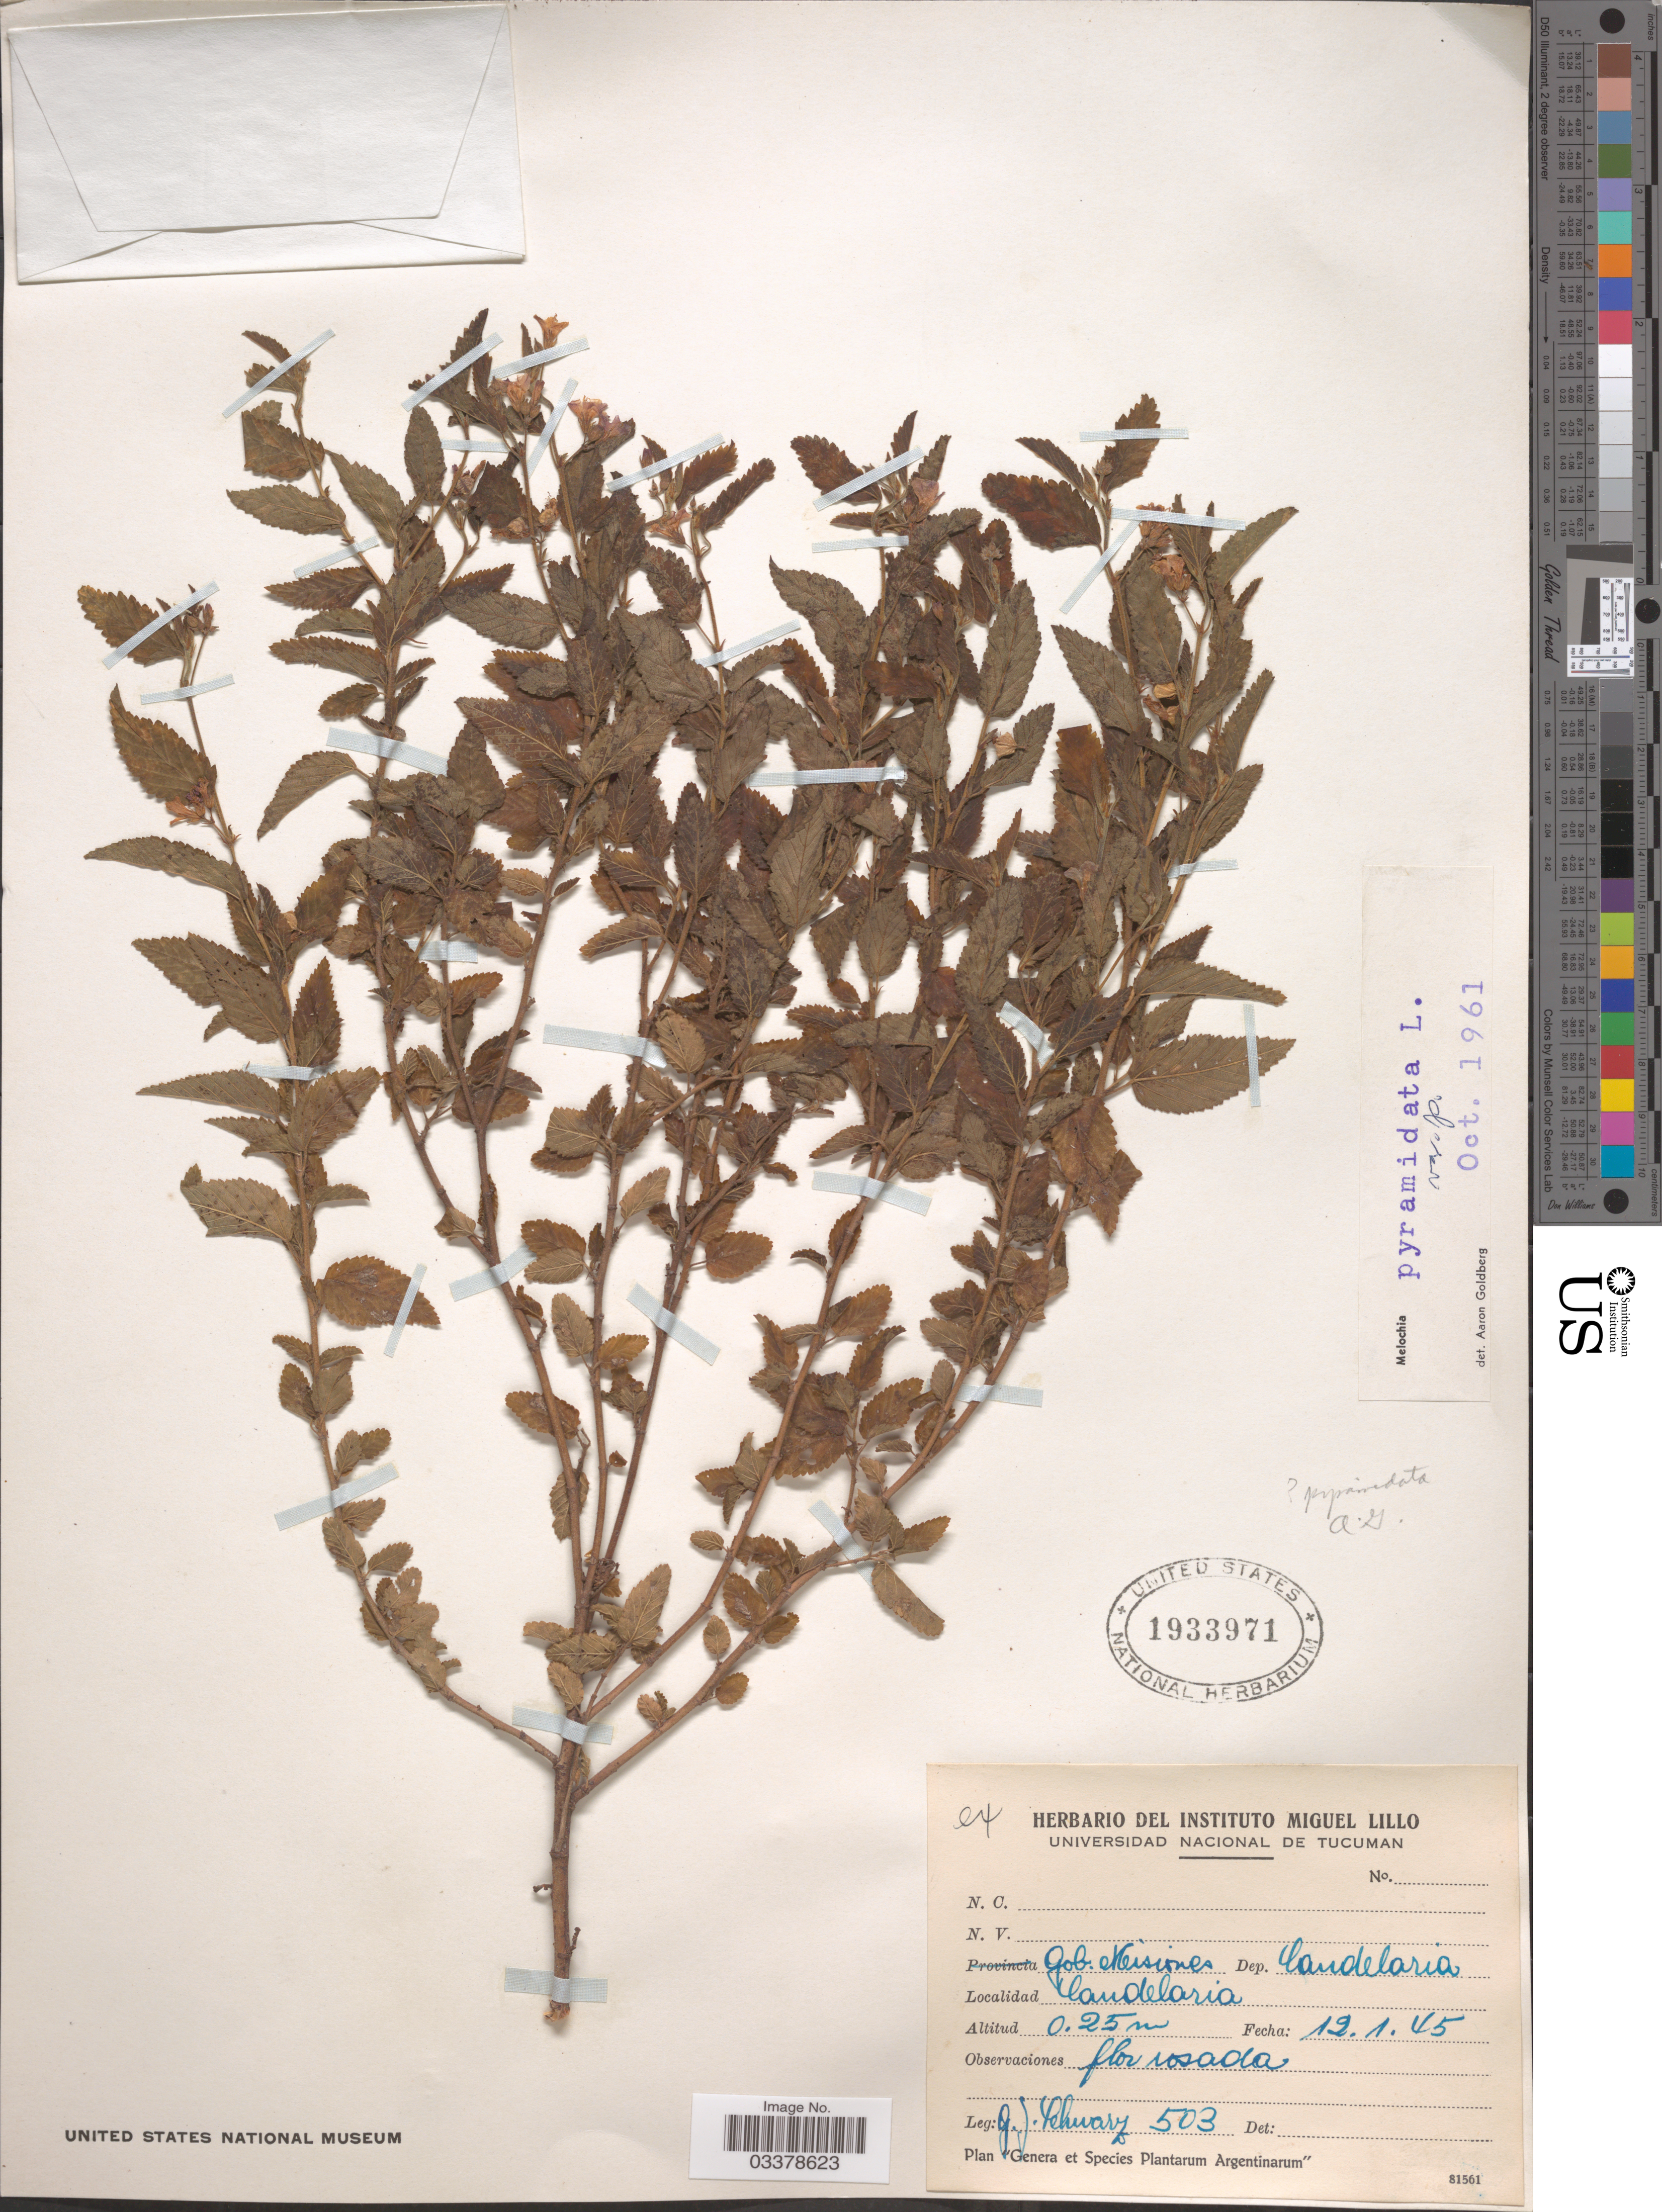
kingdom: Plantae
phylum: Tracheophyta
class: Magnoliopsida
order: Malvales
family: Malvaceae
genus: Melochia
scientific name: Melochia pyramidata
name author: L.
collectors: G. J. Schwarz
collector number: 503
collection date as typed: Transcribed d/m/y: 12/1/45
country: Argentina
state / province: Misiones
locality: Gob. Misiones. Dep. Candelaria. Candelaria.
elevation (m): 0.25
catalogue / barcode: US 1933971